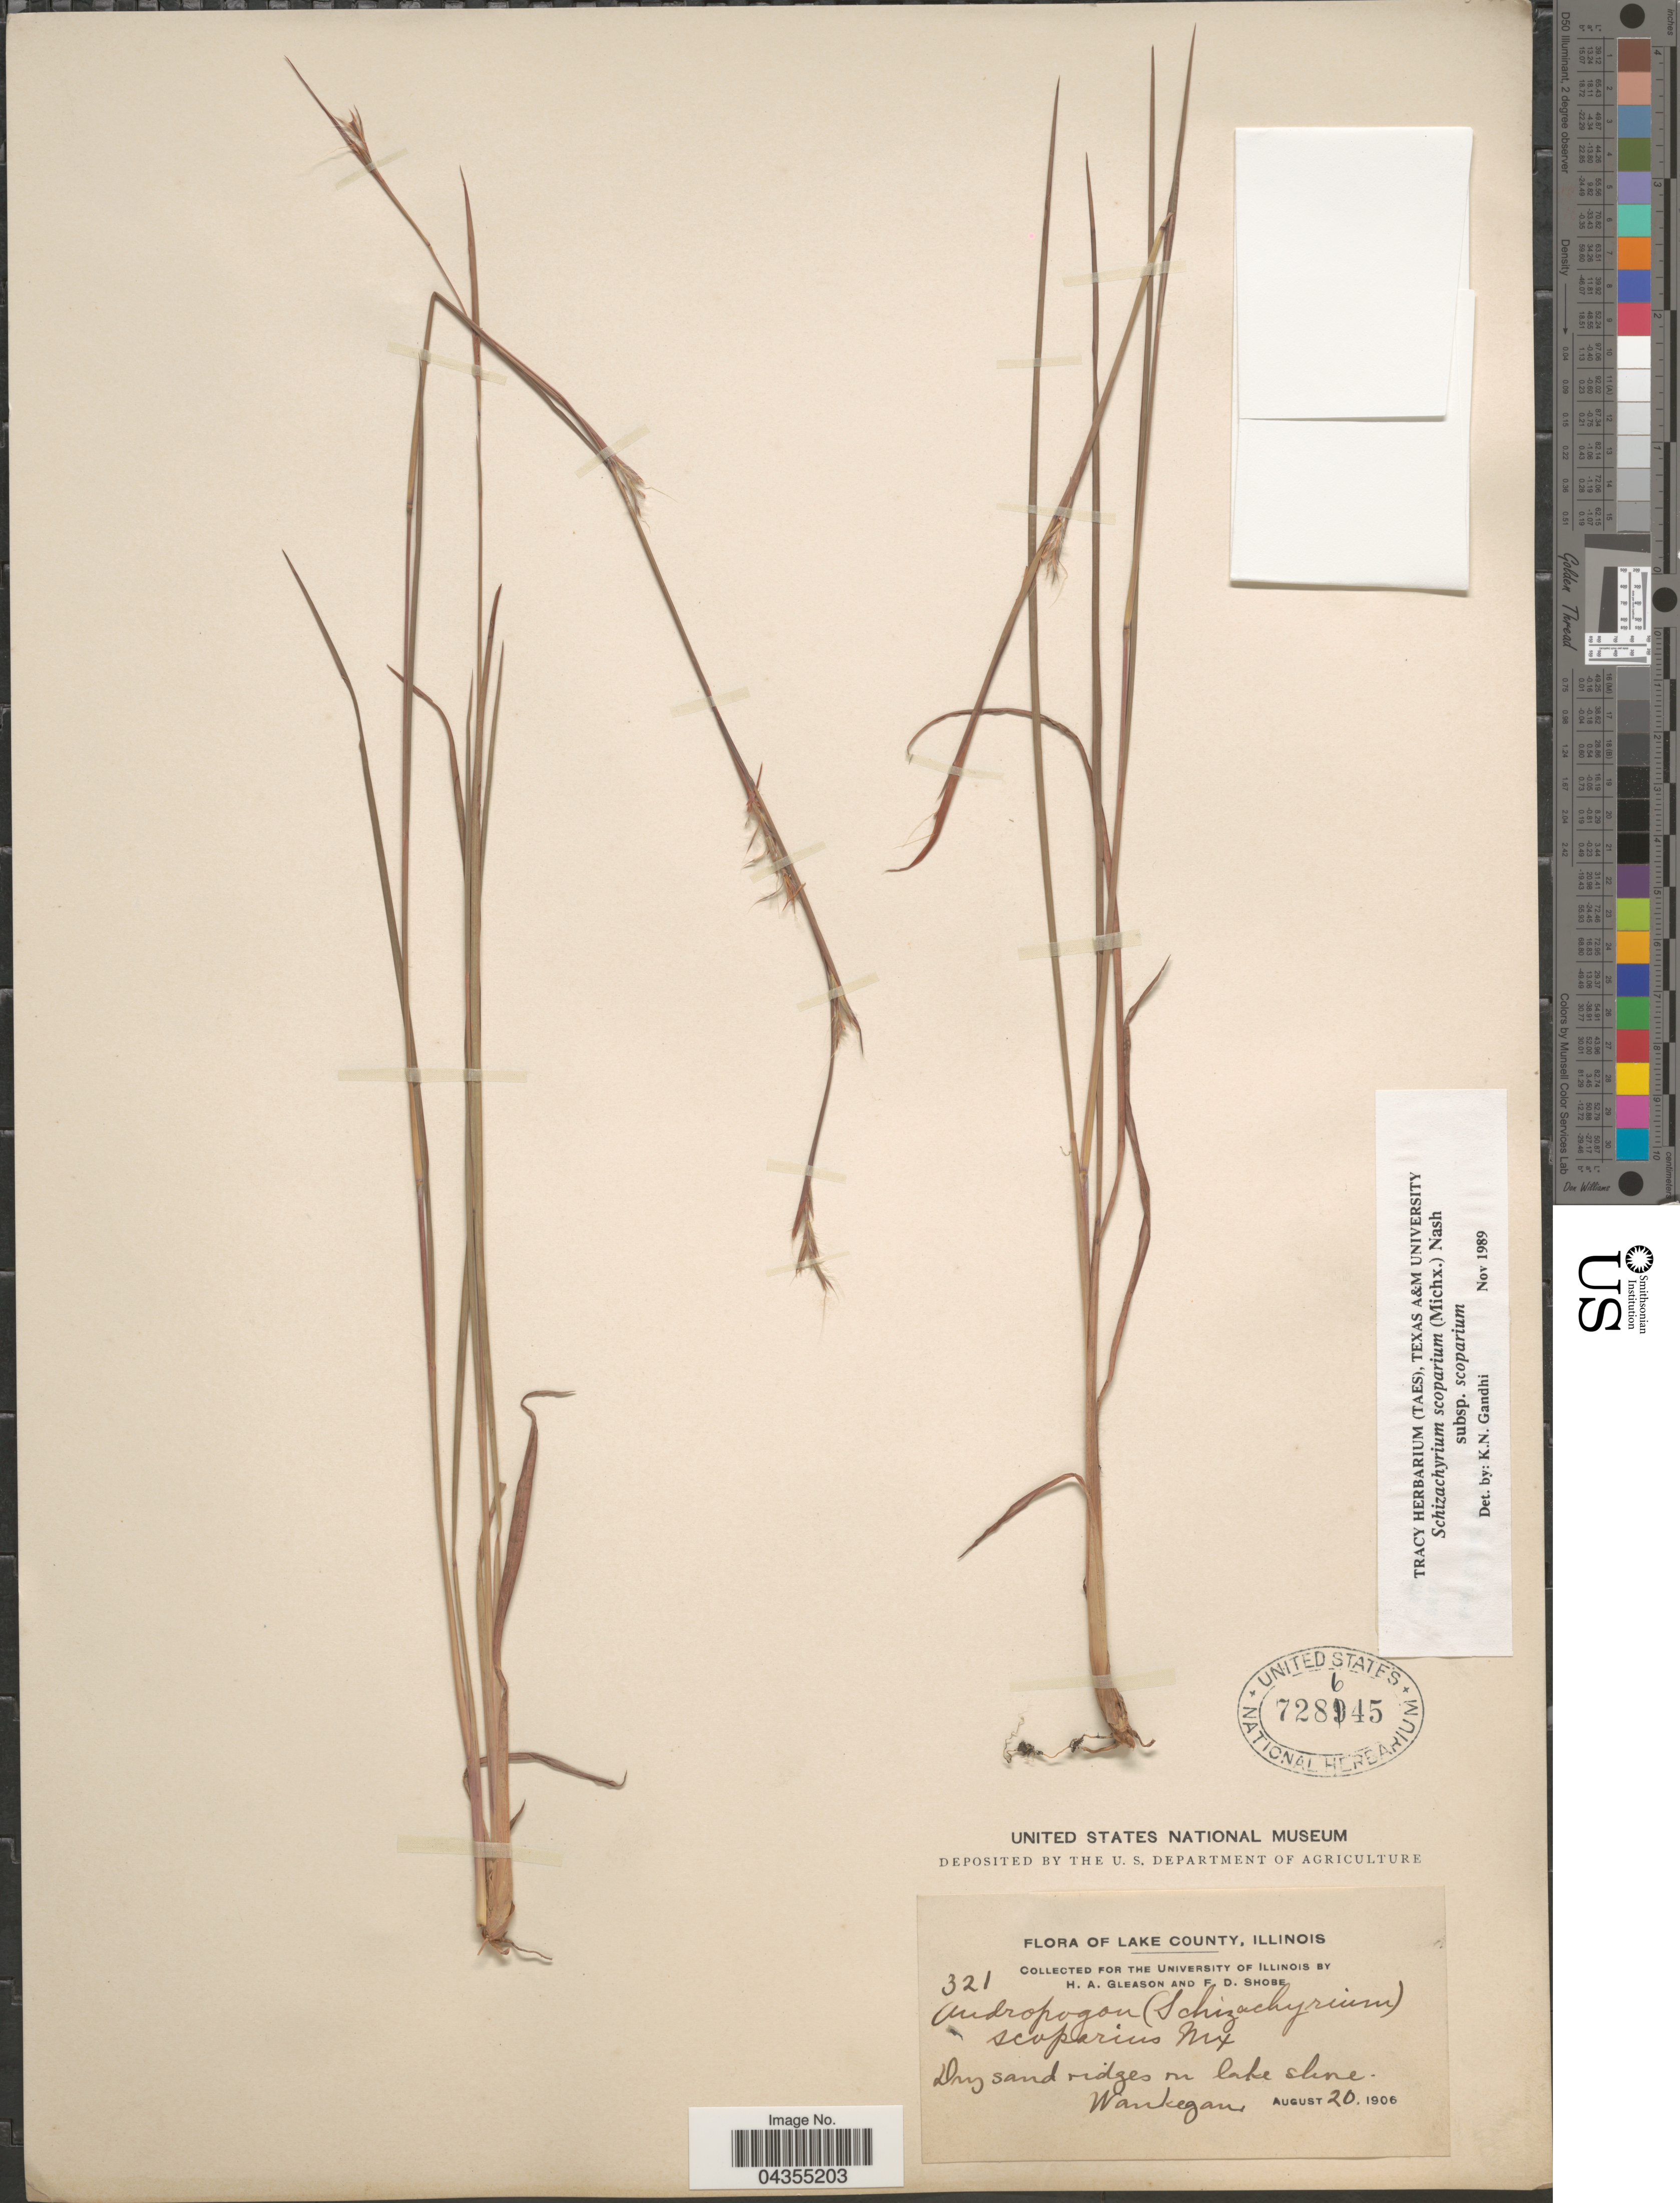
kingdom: Plantae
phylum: Tracheophyta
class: Liliopsida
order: Poales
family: Poaceae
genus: Schizachyrium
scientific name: Schizachyrium scoparium var. scoparium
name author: (Michx.) Nash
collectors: H. A. Gleason & F. Shobe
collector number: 321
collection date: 1906-08-20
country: United States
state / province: Illinois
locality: Lake County. Dry sand ridges on lake shore. Wankegan.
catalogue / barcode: US 728645